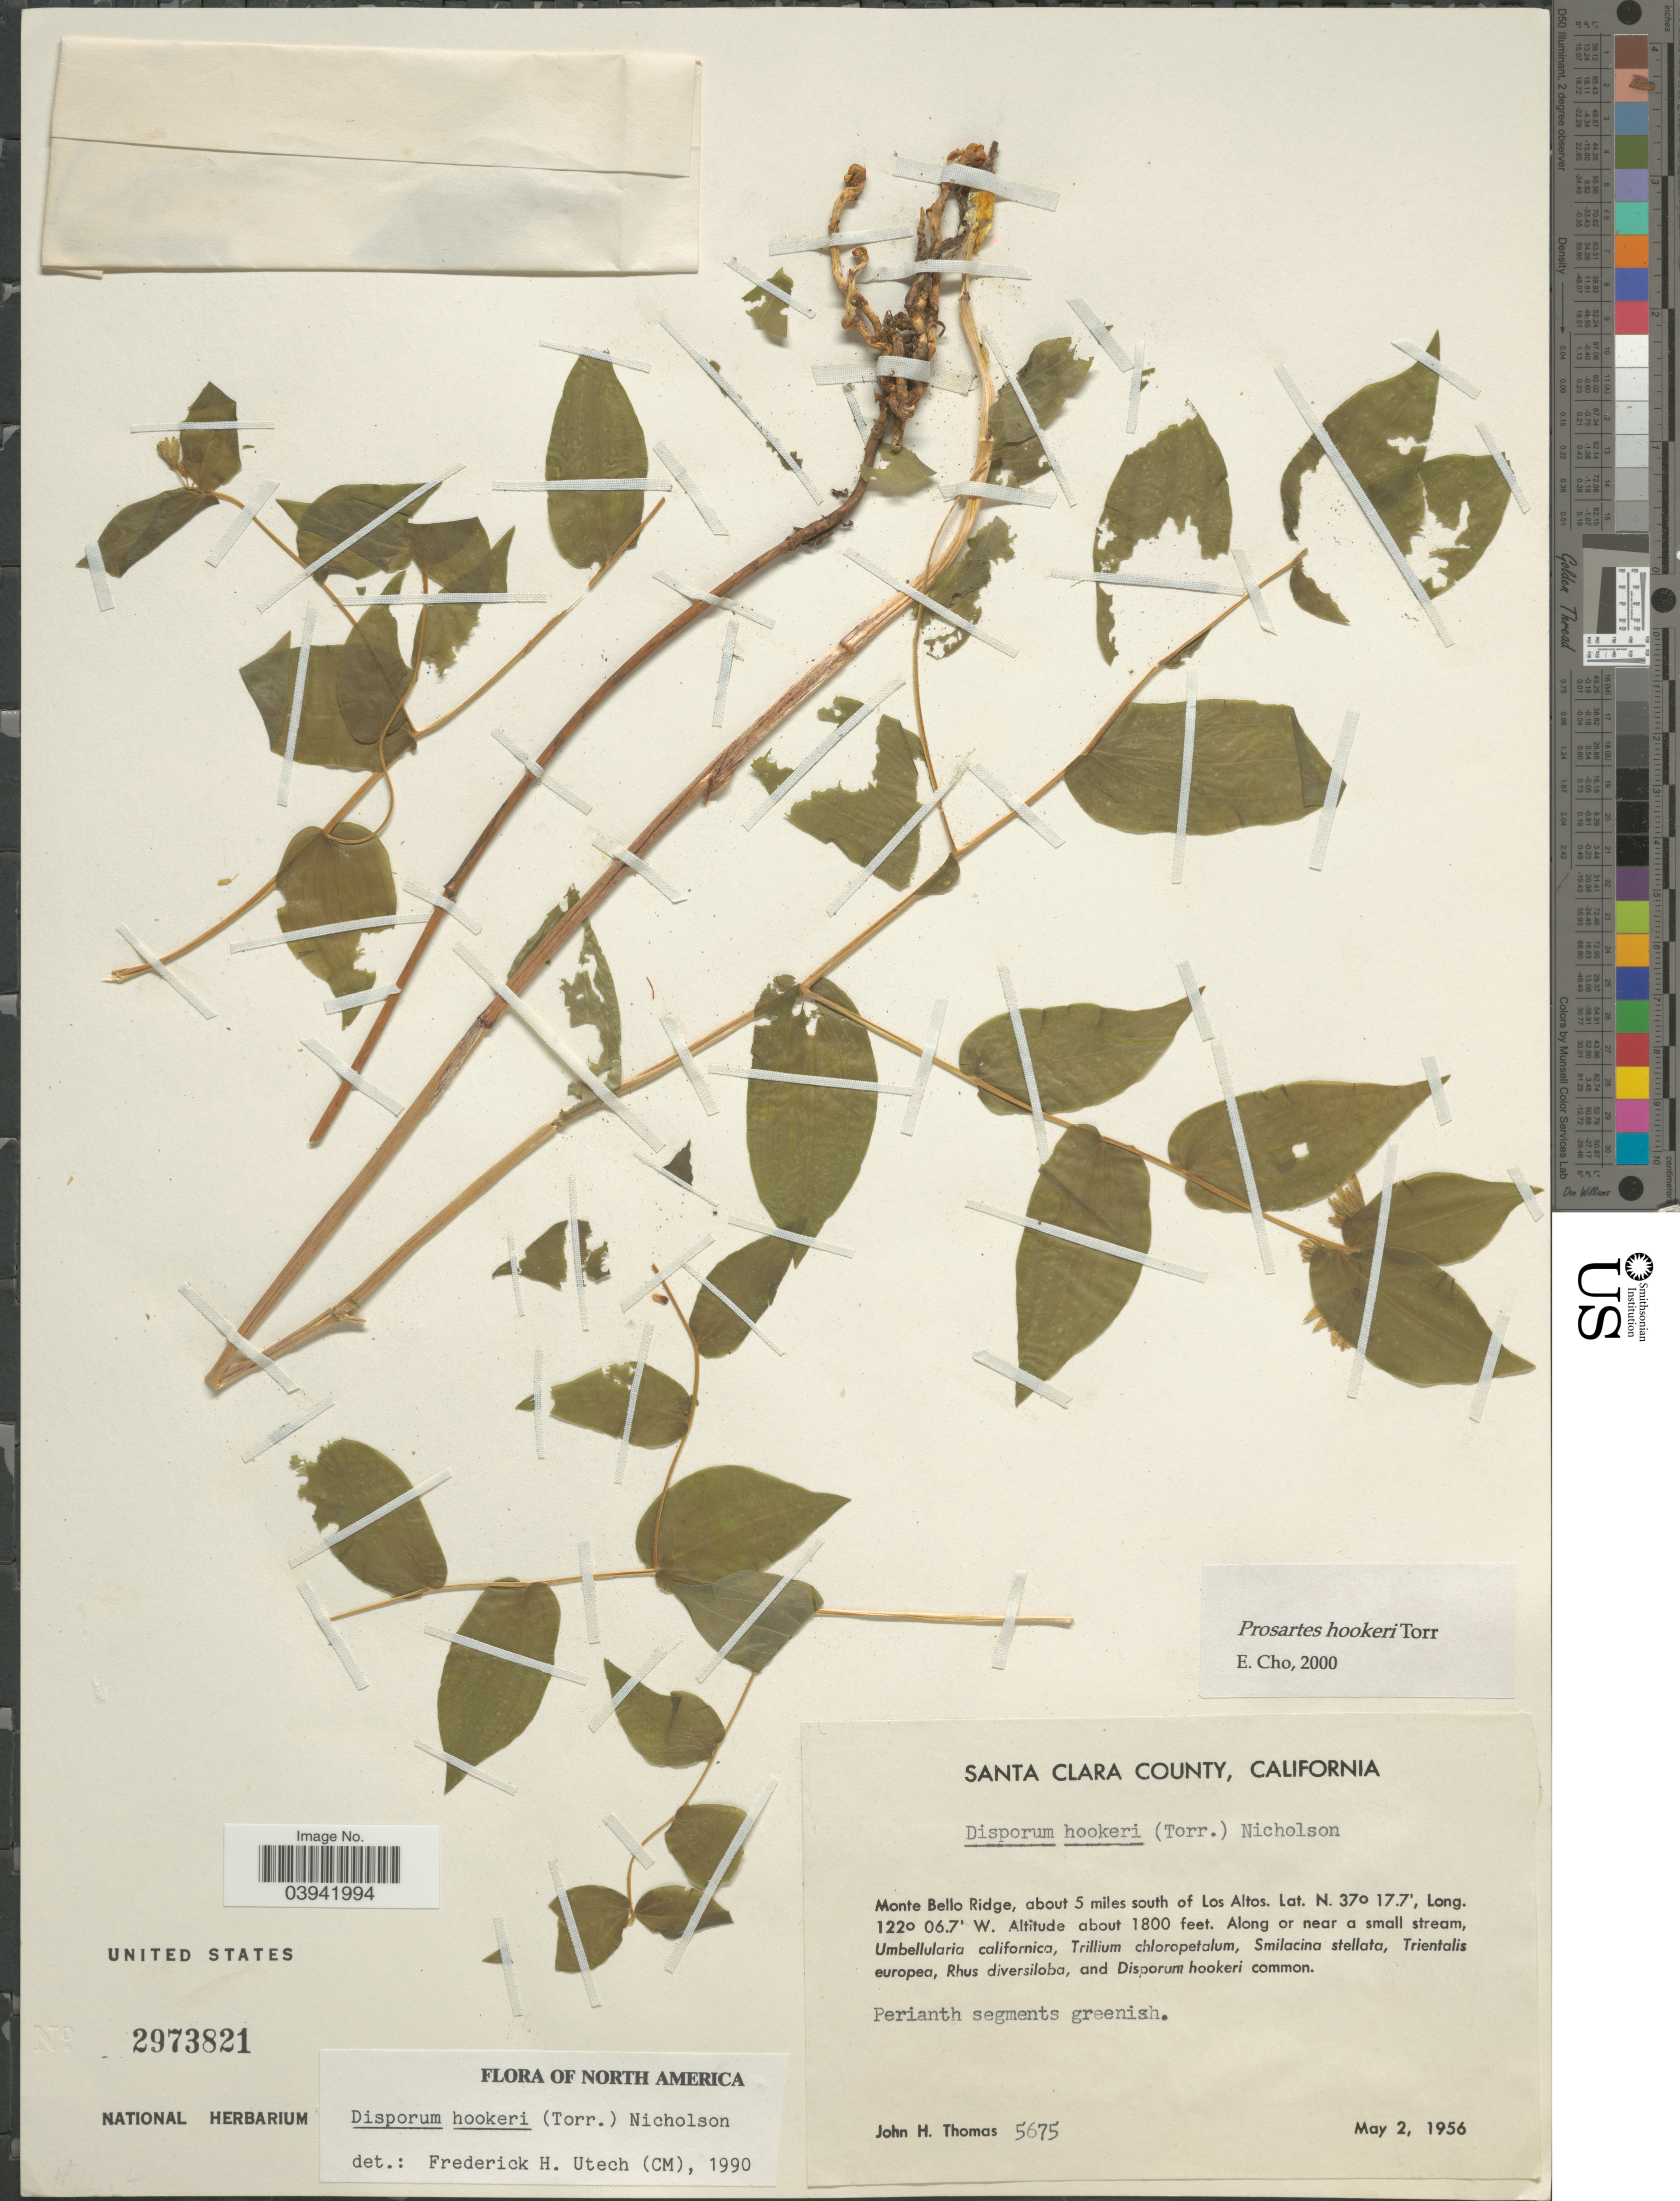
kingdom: Plantae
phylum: Tracheophyta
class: Liliopsida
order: Liliales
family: Liliaceae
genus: Prosartes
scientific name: Prosartes hookeri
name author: Torr.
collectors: J. H. Thomas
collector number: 5675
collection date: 1956-05-02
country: United States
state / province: California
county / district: Santa Clara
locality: Santa Clara County. Monte Bello Ridge, about 5 miles south of Los Altos.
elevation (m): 549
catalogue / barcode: US 2973821